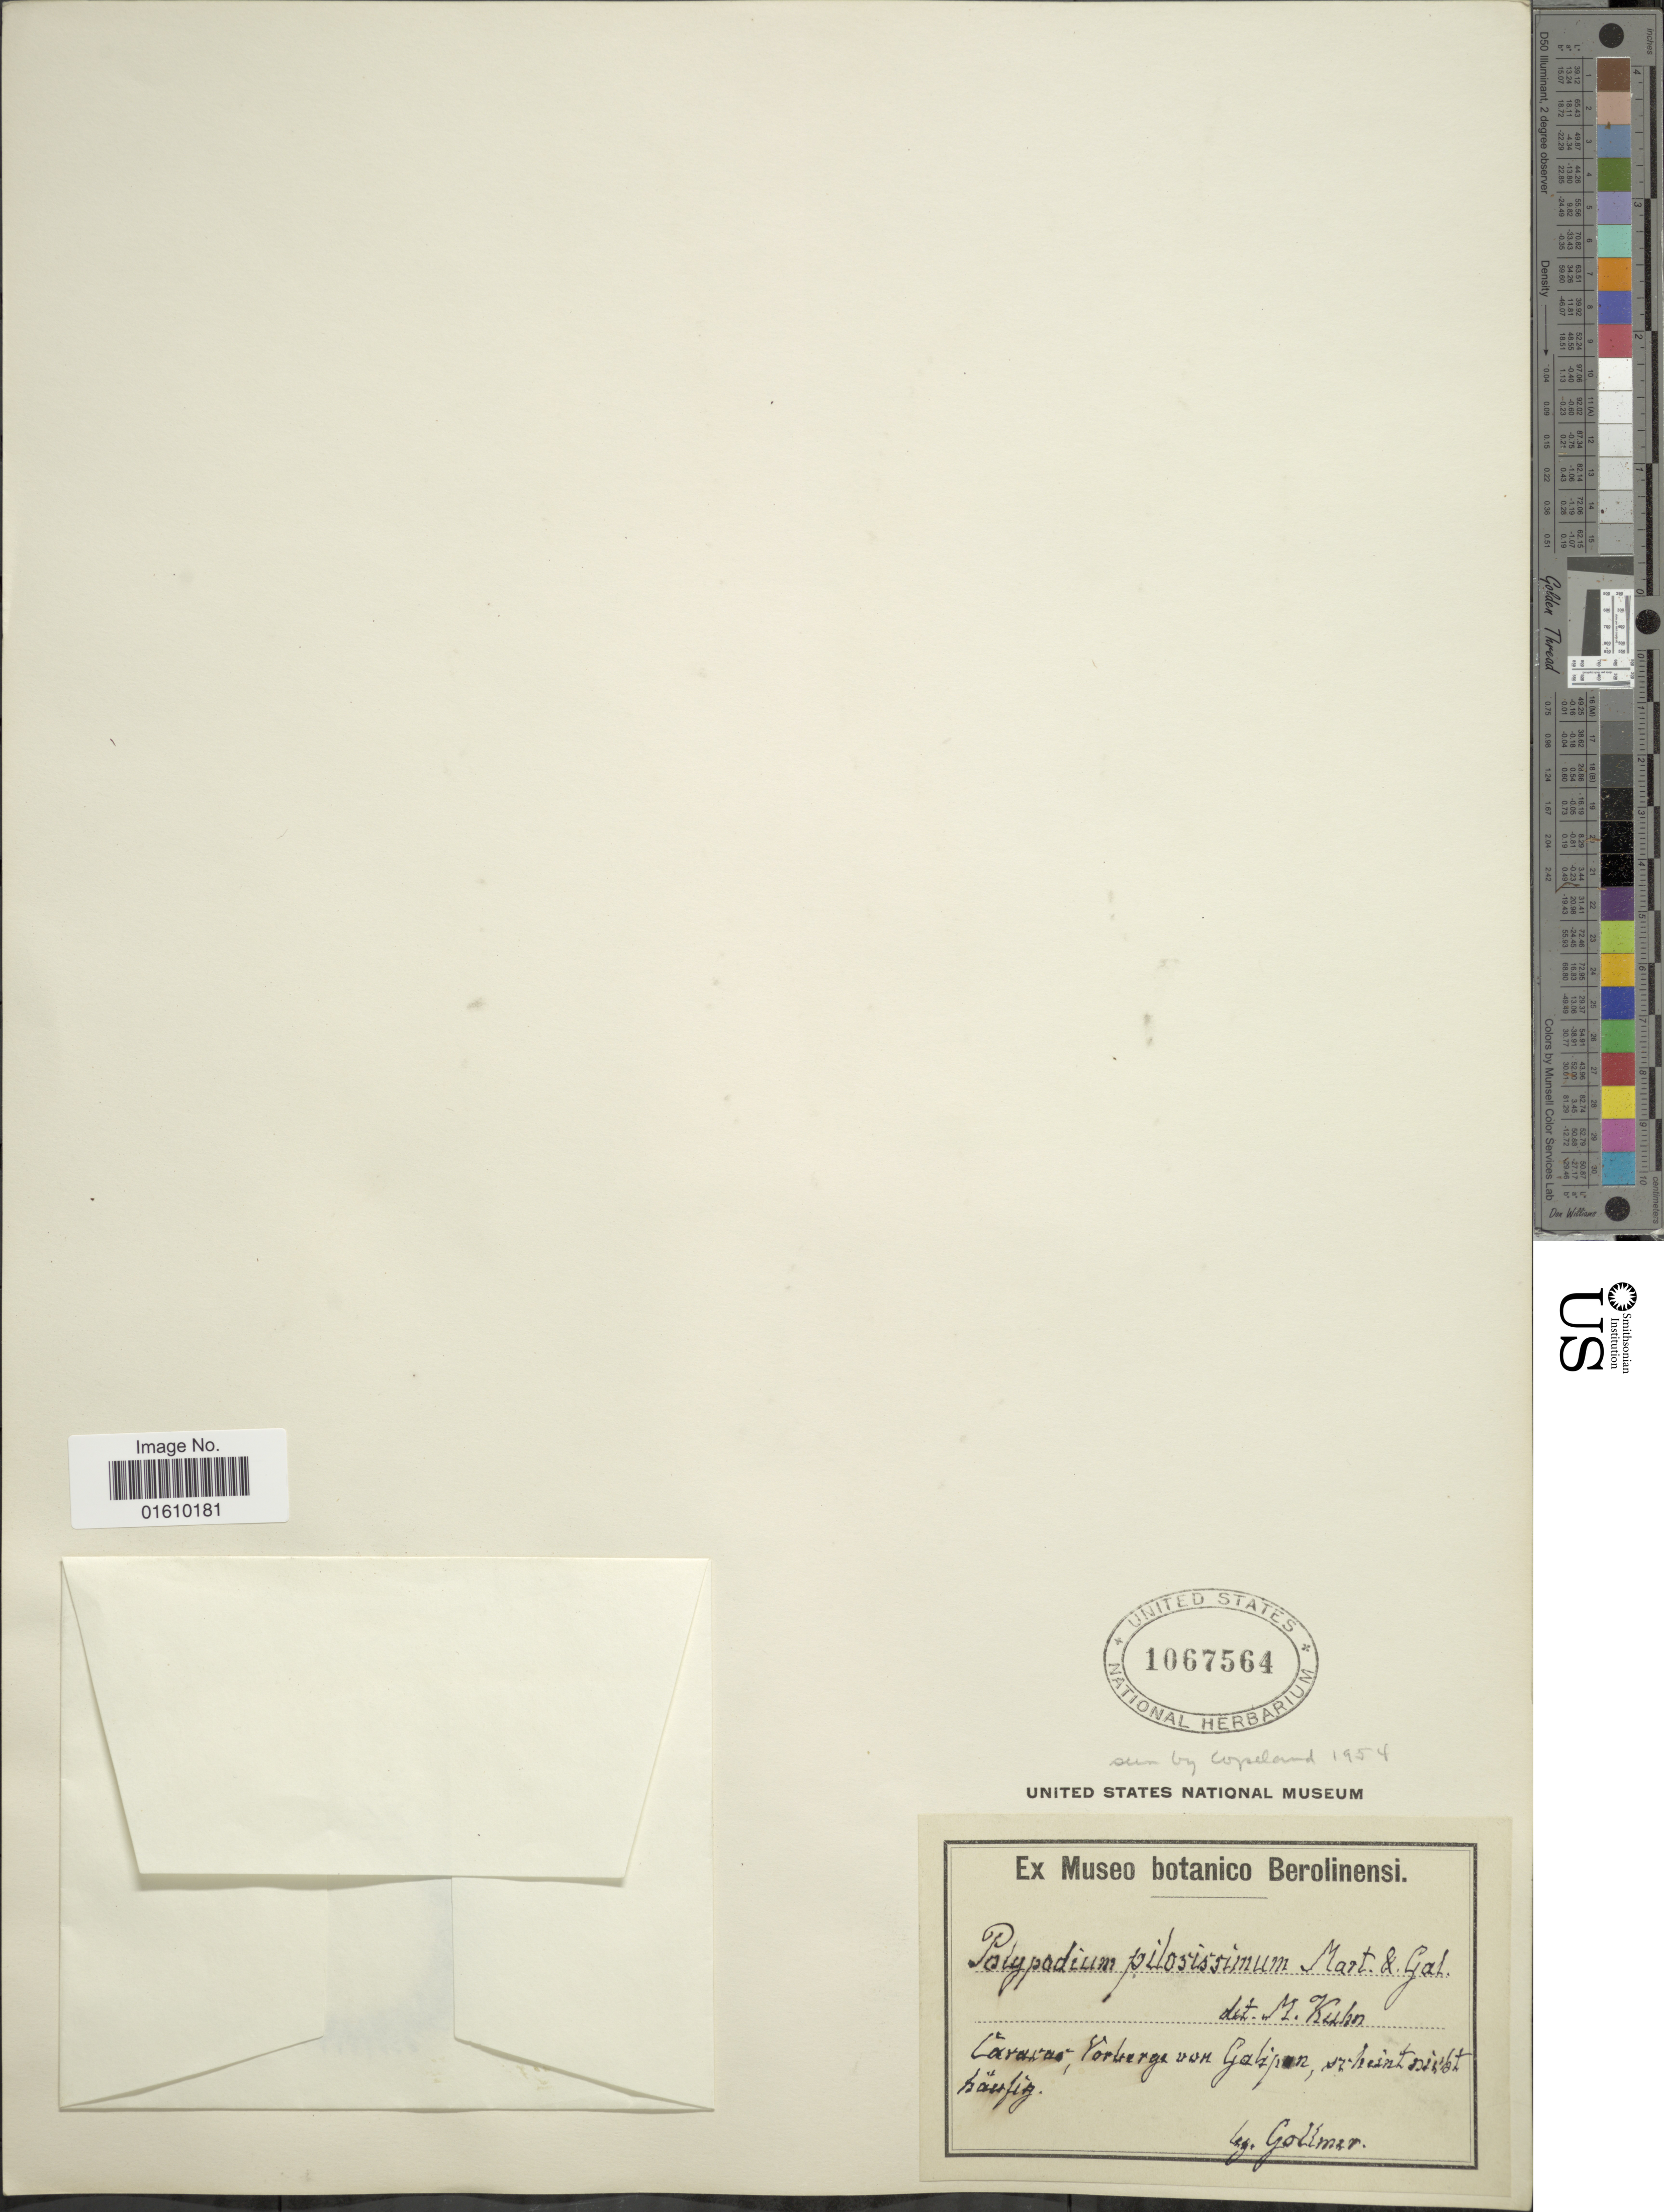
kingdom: Plantae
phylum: Tracheophyta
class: Polypodiopsida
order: Polypodiales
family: Polypodiaceae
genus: Melpomene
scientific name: Melpomene pilosissima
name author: (M. Martens & Galeotti) A.R. Sm. & R.C. Moran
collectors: -. Gollmer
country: Venezuela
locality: Caracas, Vorberge von Galipan.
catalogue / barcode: US 1067564